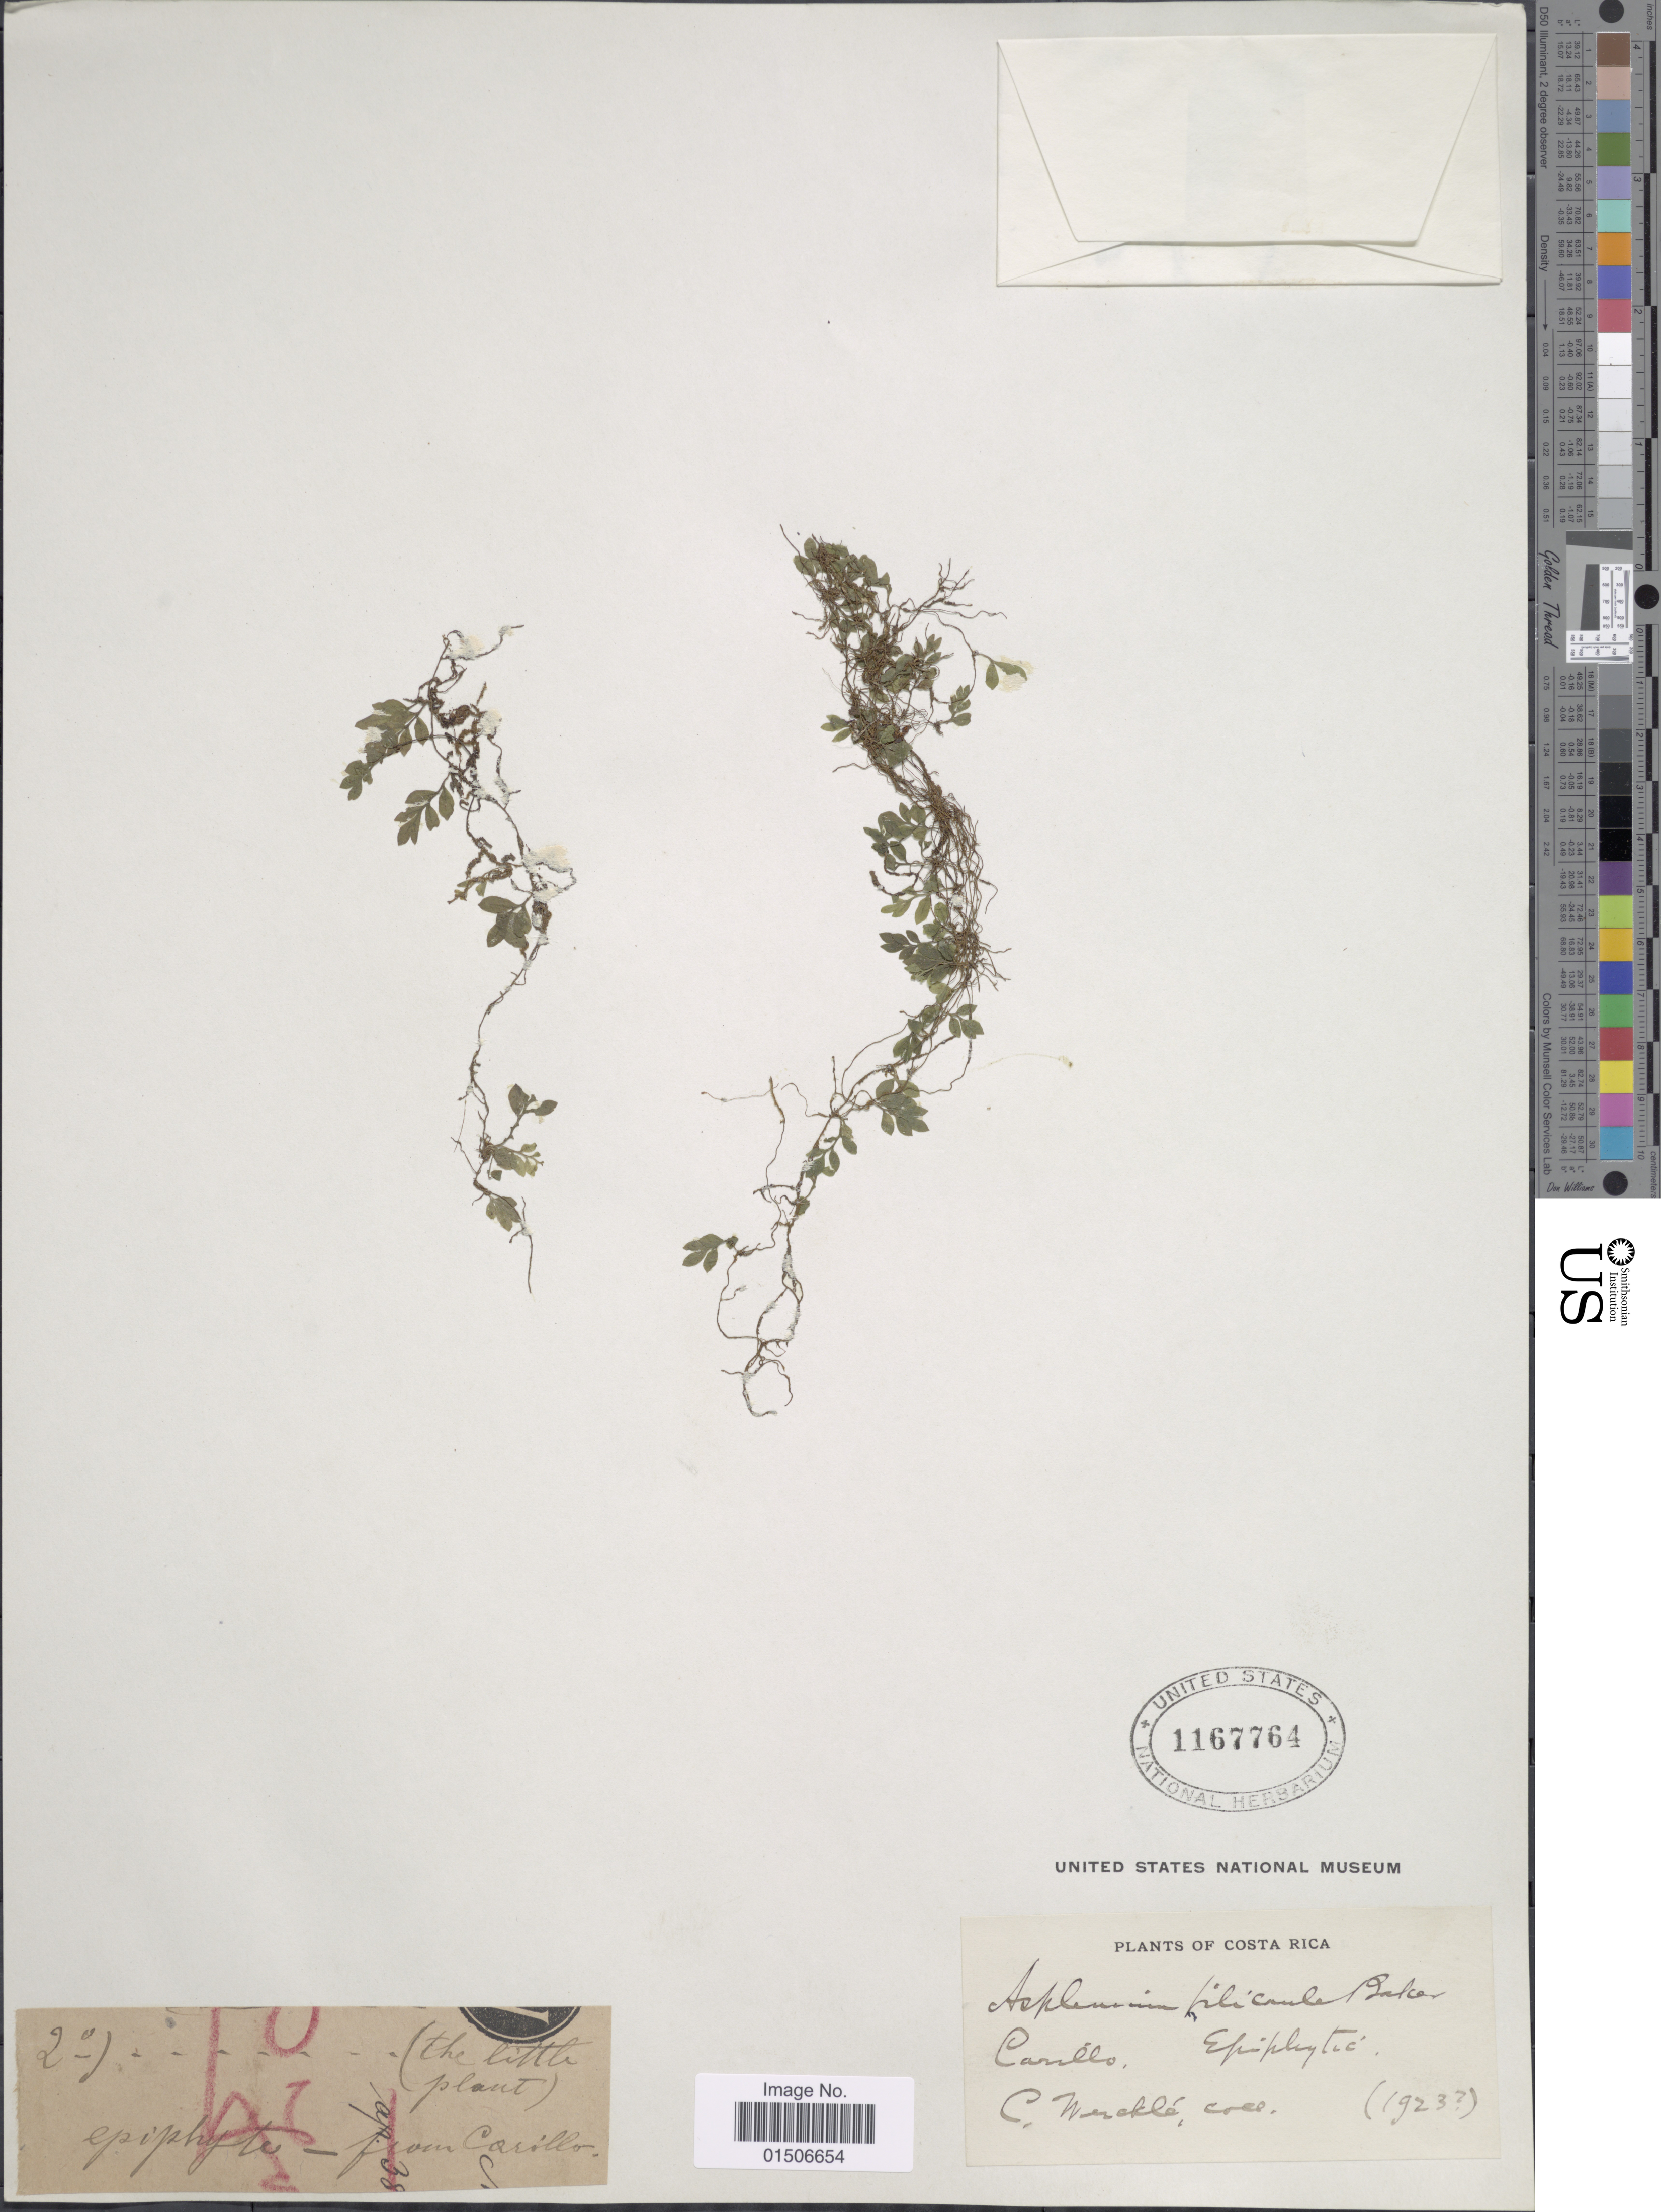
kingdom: Plantae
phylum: Tracheophyta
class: Polypodiopsida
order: Polypodiales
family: Aspleniaceae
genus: Asplenium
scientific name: Asplenium holophlebium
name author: Baker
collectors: C. Wercklé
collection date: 1923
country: Costa Rica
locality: Carillo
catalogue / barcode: US 1167764